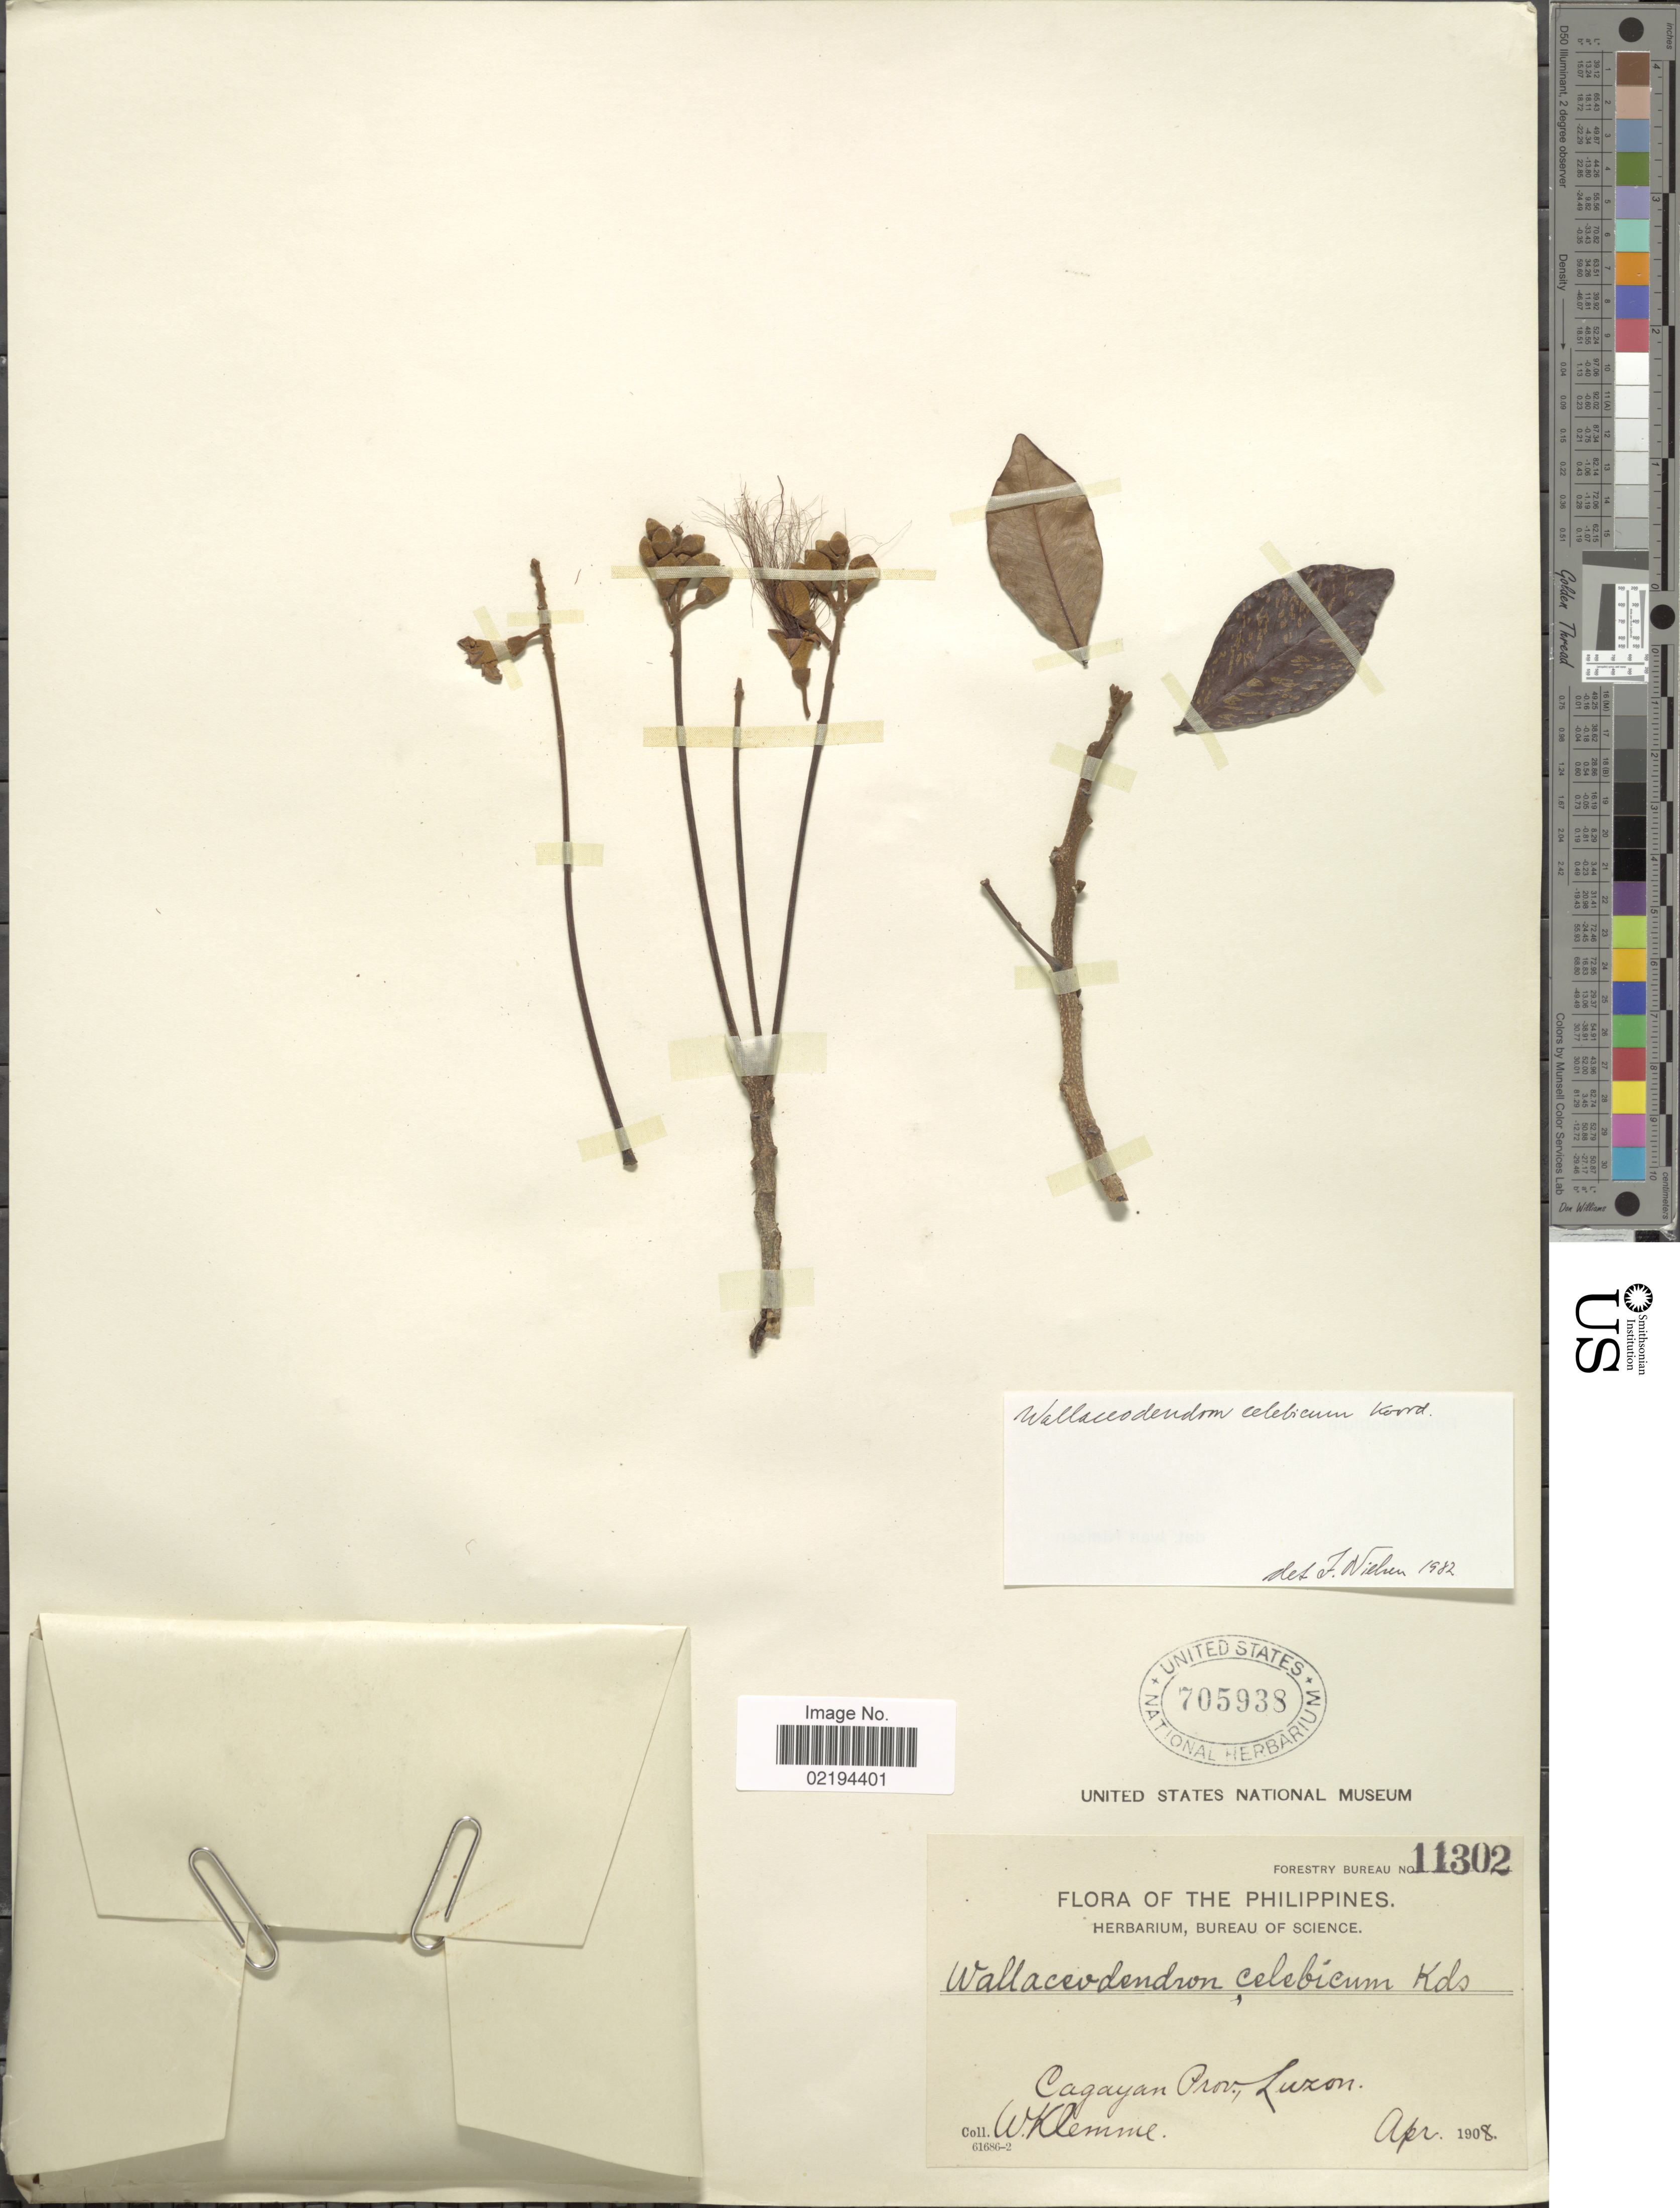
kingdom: Plantae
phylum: Tracheophyta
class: Magnoliopsida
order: Fabales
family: Fabaceae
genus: Wallaceodendron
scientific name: Wallaceodendron celebicum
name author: Koord.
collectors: W. Klemme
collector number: Forestry Bureau 11302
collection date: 1908-04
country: Philippines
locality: Cagayan, Prov. Luzon.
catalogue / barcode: US 705938